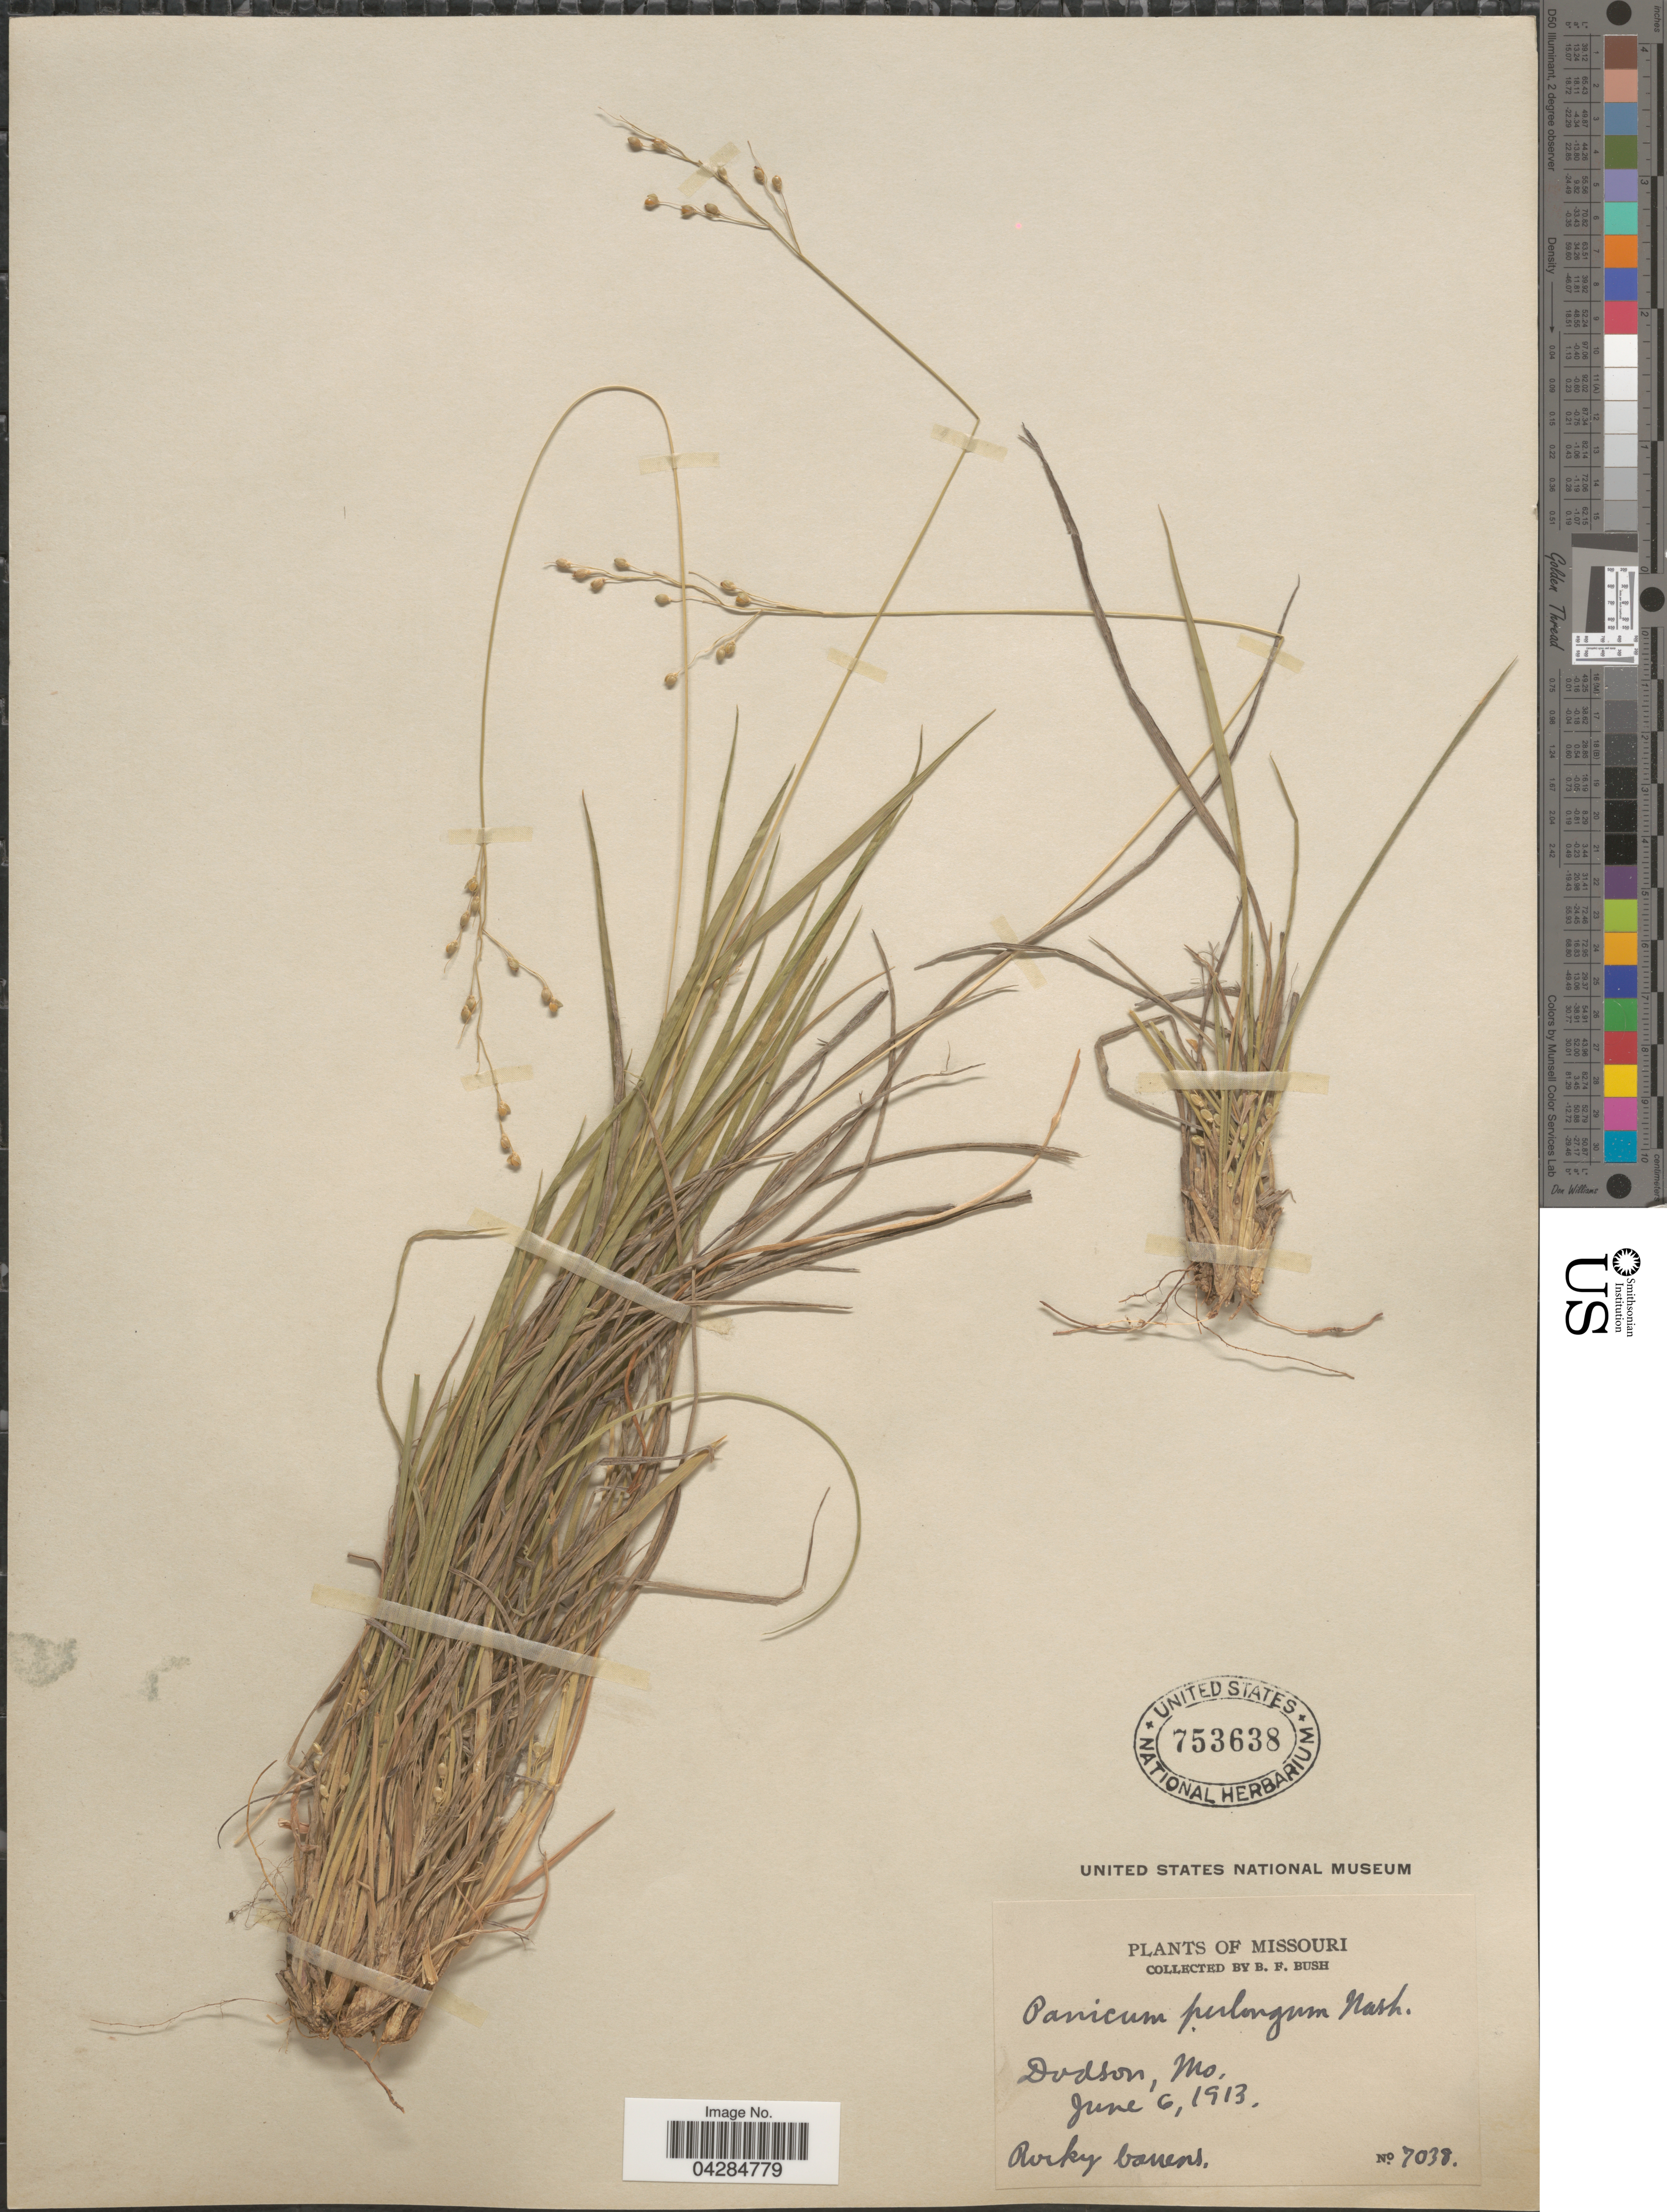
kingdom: Plantae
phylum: Tracheophyta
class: Liliopsida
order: Poales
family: Poaceae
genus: Dichanthelium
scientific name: Dichanthelium perlongum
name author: (Nash) Freckmann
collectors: B. F. Bush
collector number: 7038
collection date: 1913-06-06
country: United States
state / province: Missouri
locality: Dodson.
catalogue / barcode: US 753638